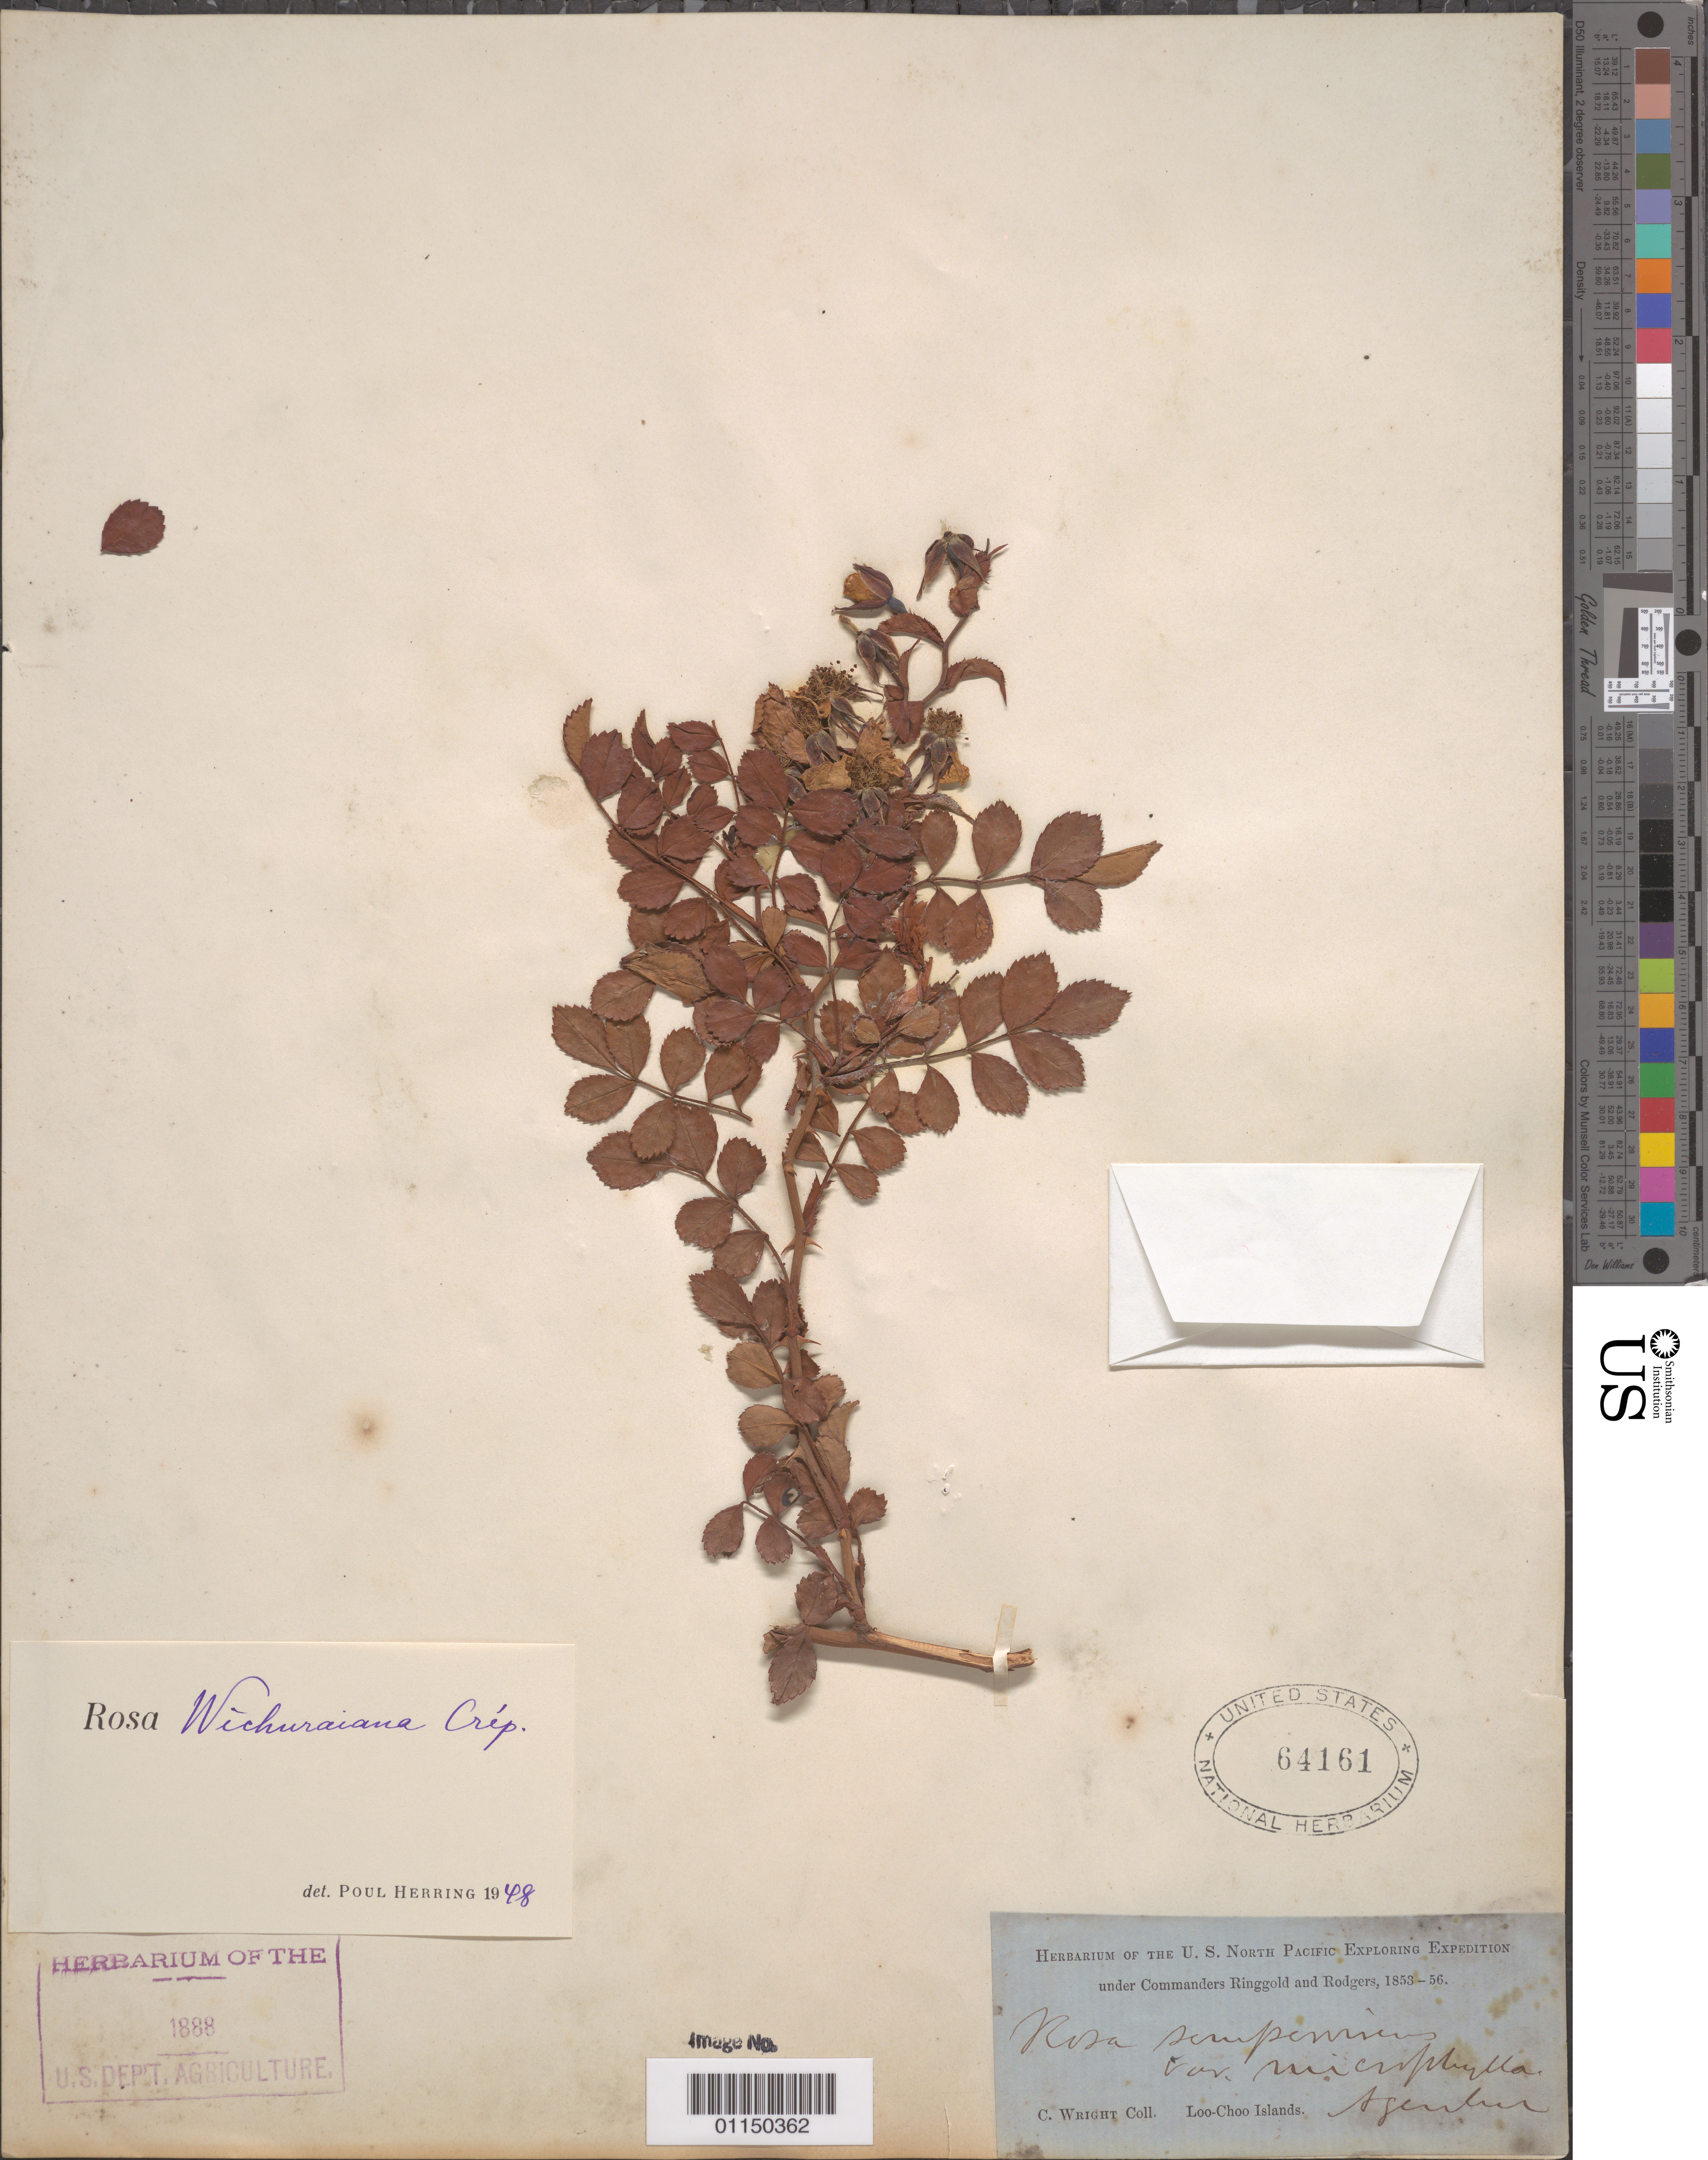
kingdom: Plantae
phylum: Tracheophyta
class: Magnoliopsida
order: Rosales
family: Rosaceae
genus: Rosa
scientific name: Rosa wichuraiana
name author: Crepin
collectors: C. Wright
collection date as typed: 1853 to -- --- 1856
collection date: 1853/1856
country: Japan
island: Ryukyu Islands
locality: Loo Choo Islands.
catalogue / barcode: US 64161